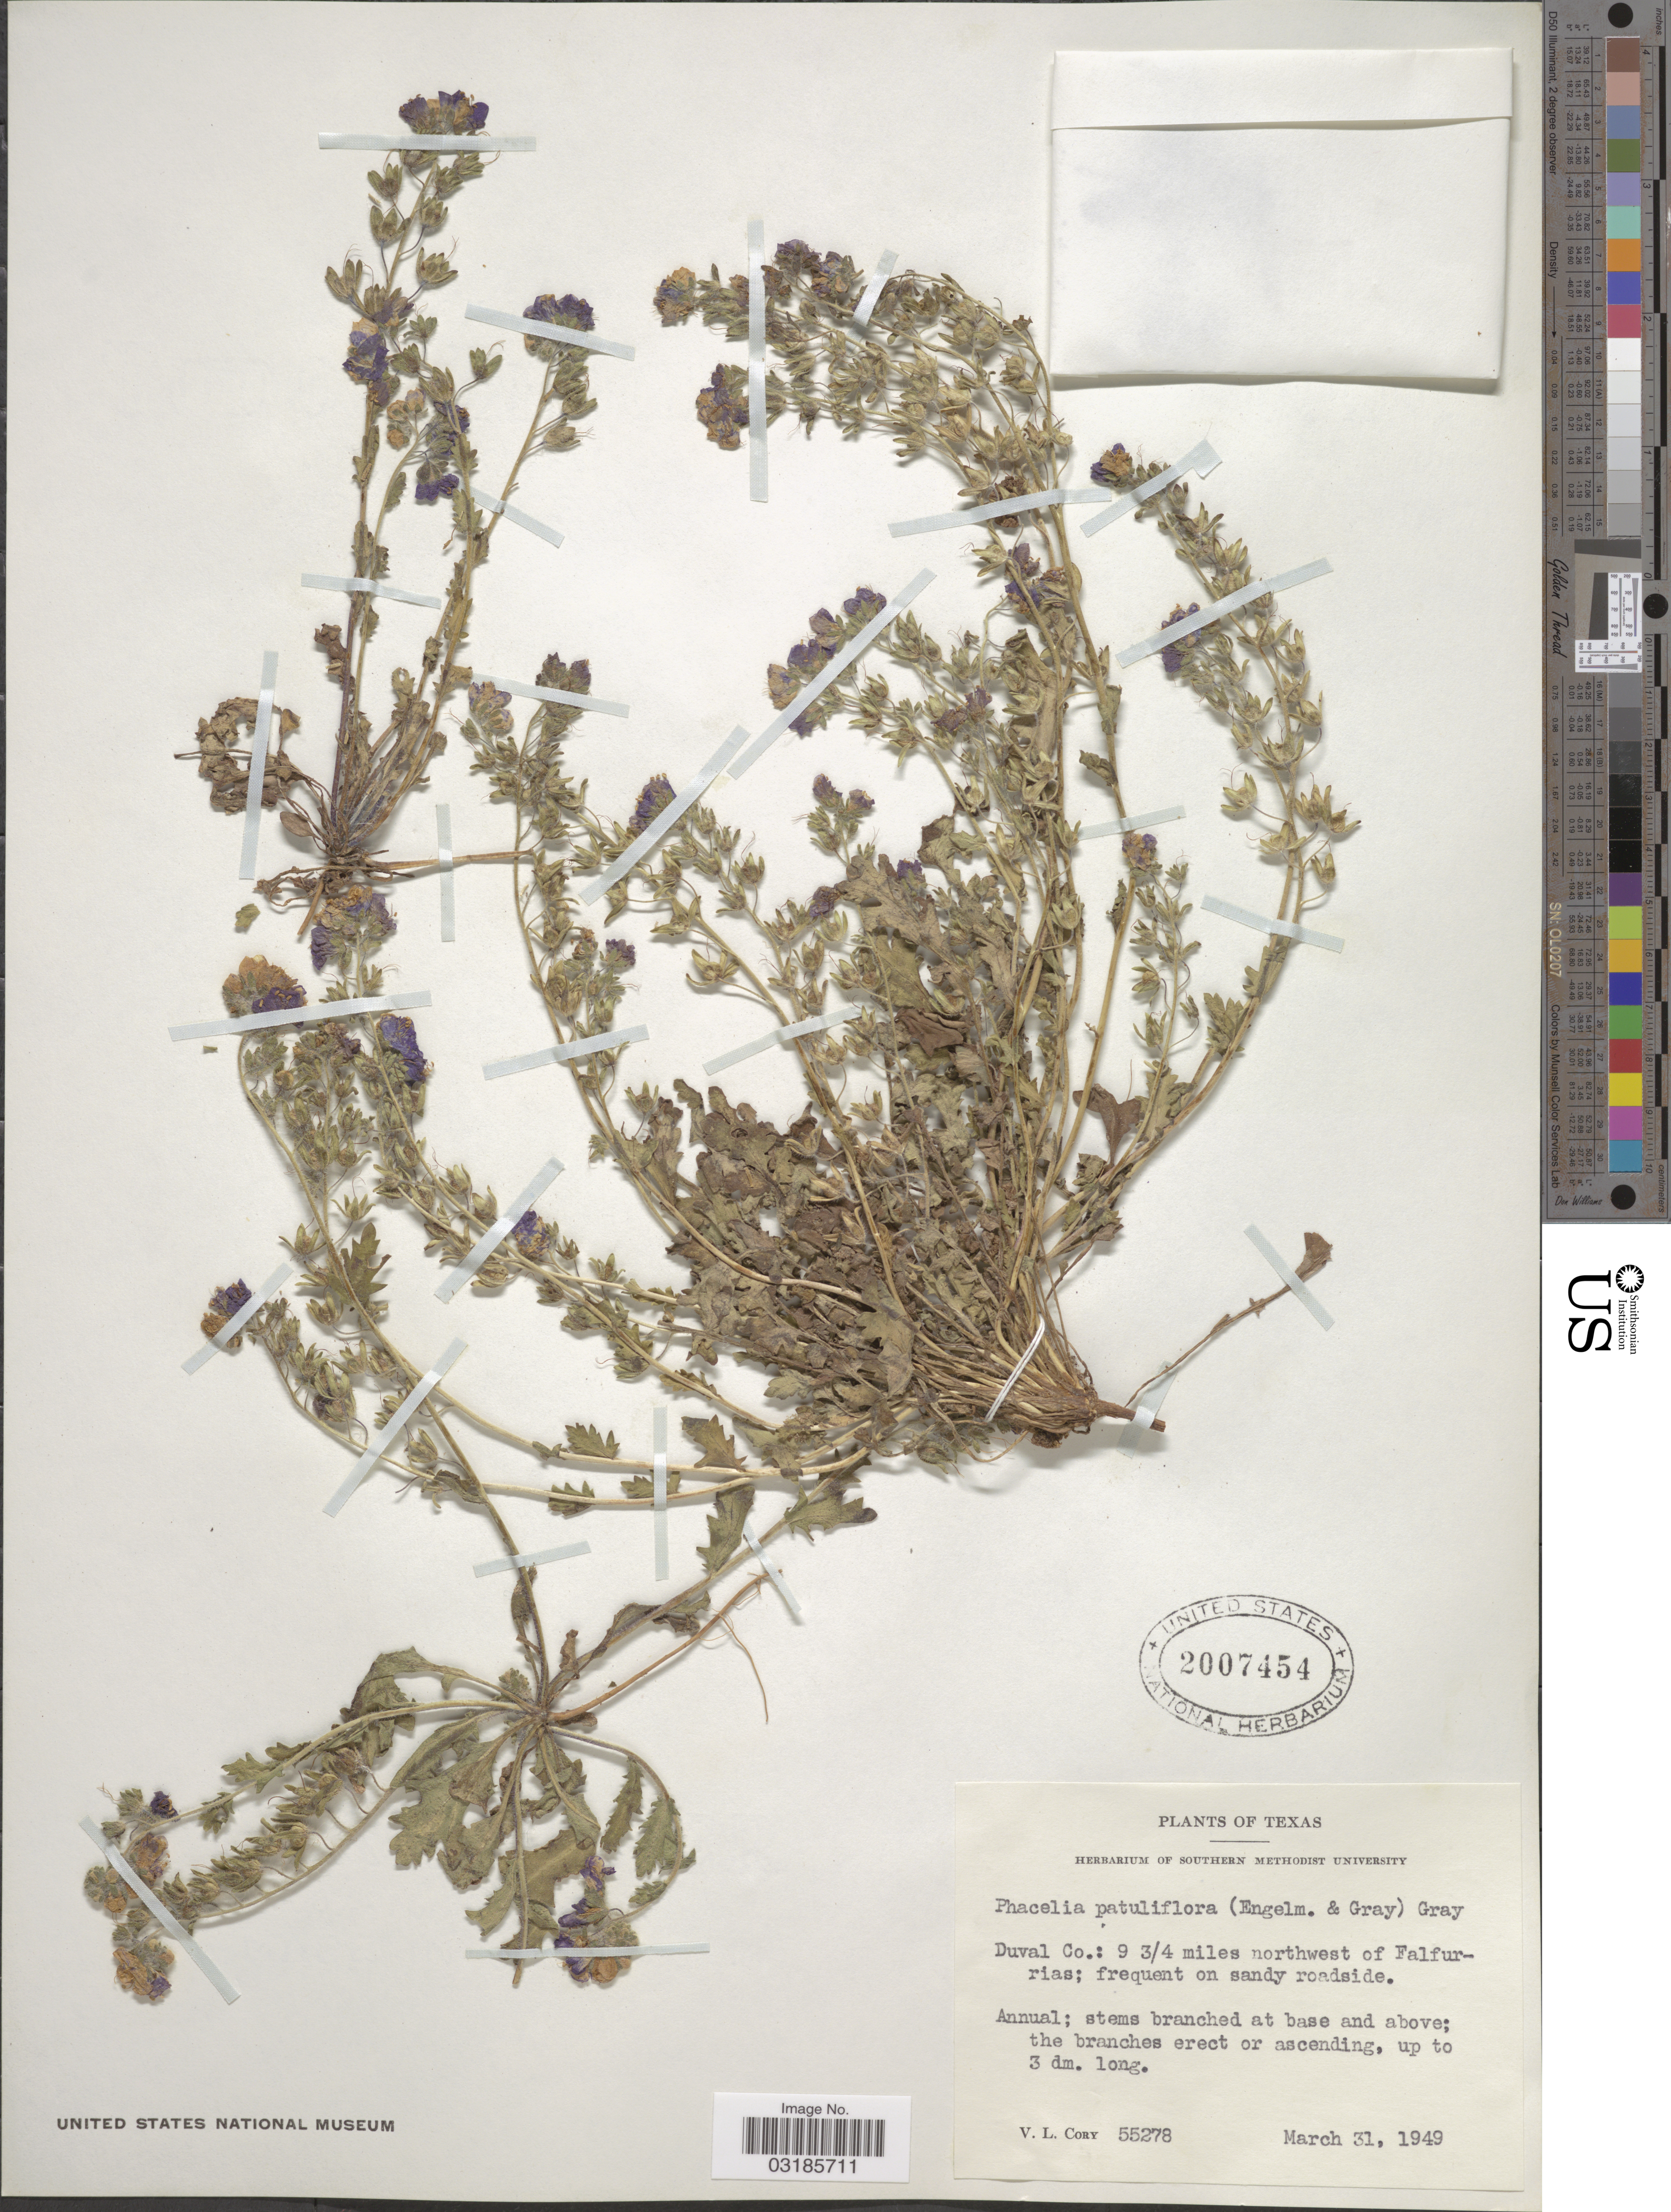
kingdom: Plantae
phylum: Tracheophyta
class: Magnoliopsida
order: Boraginales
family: Hydrophyllaceae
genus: Phacelia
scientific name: Phacelia patuliflora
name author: (Engelm. & A. Gray) A. Gray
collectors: V. Cory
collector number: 55278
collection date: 1949-03-31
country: United States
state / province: Texas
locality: Duval Co.: 9 ¾ miles northwest of Falfurrias; frequent on sandy roadside.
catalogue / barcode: US 2007454